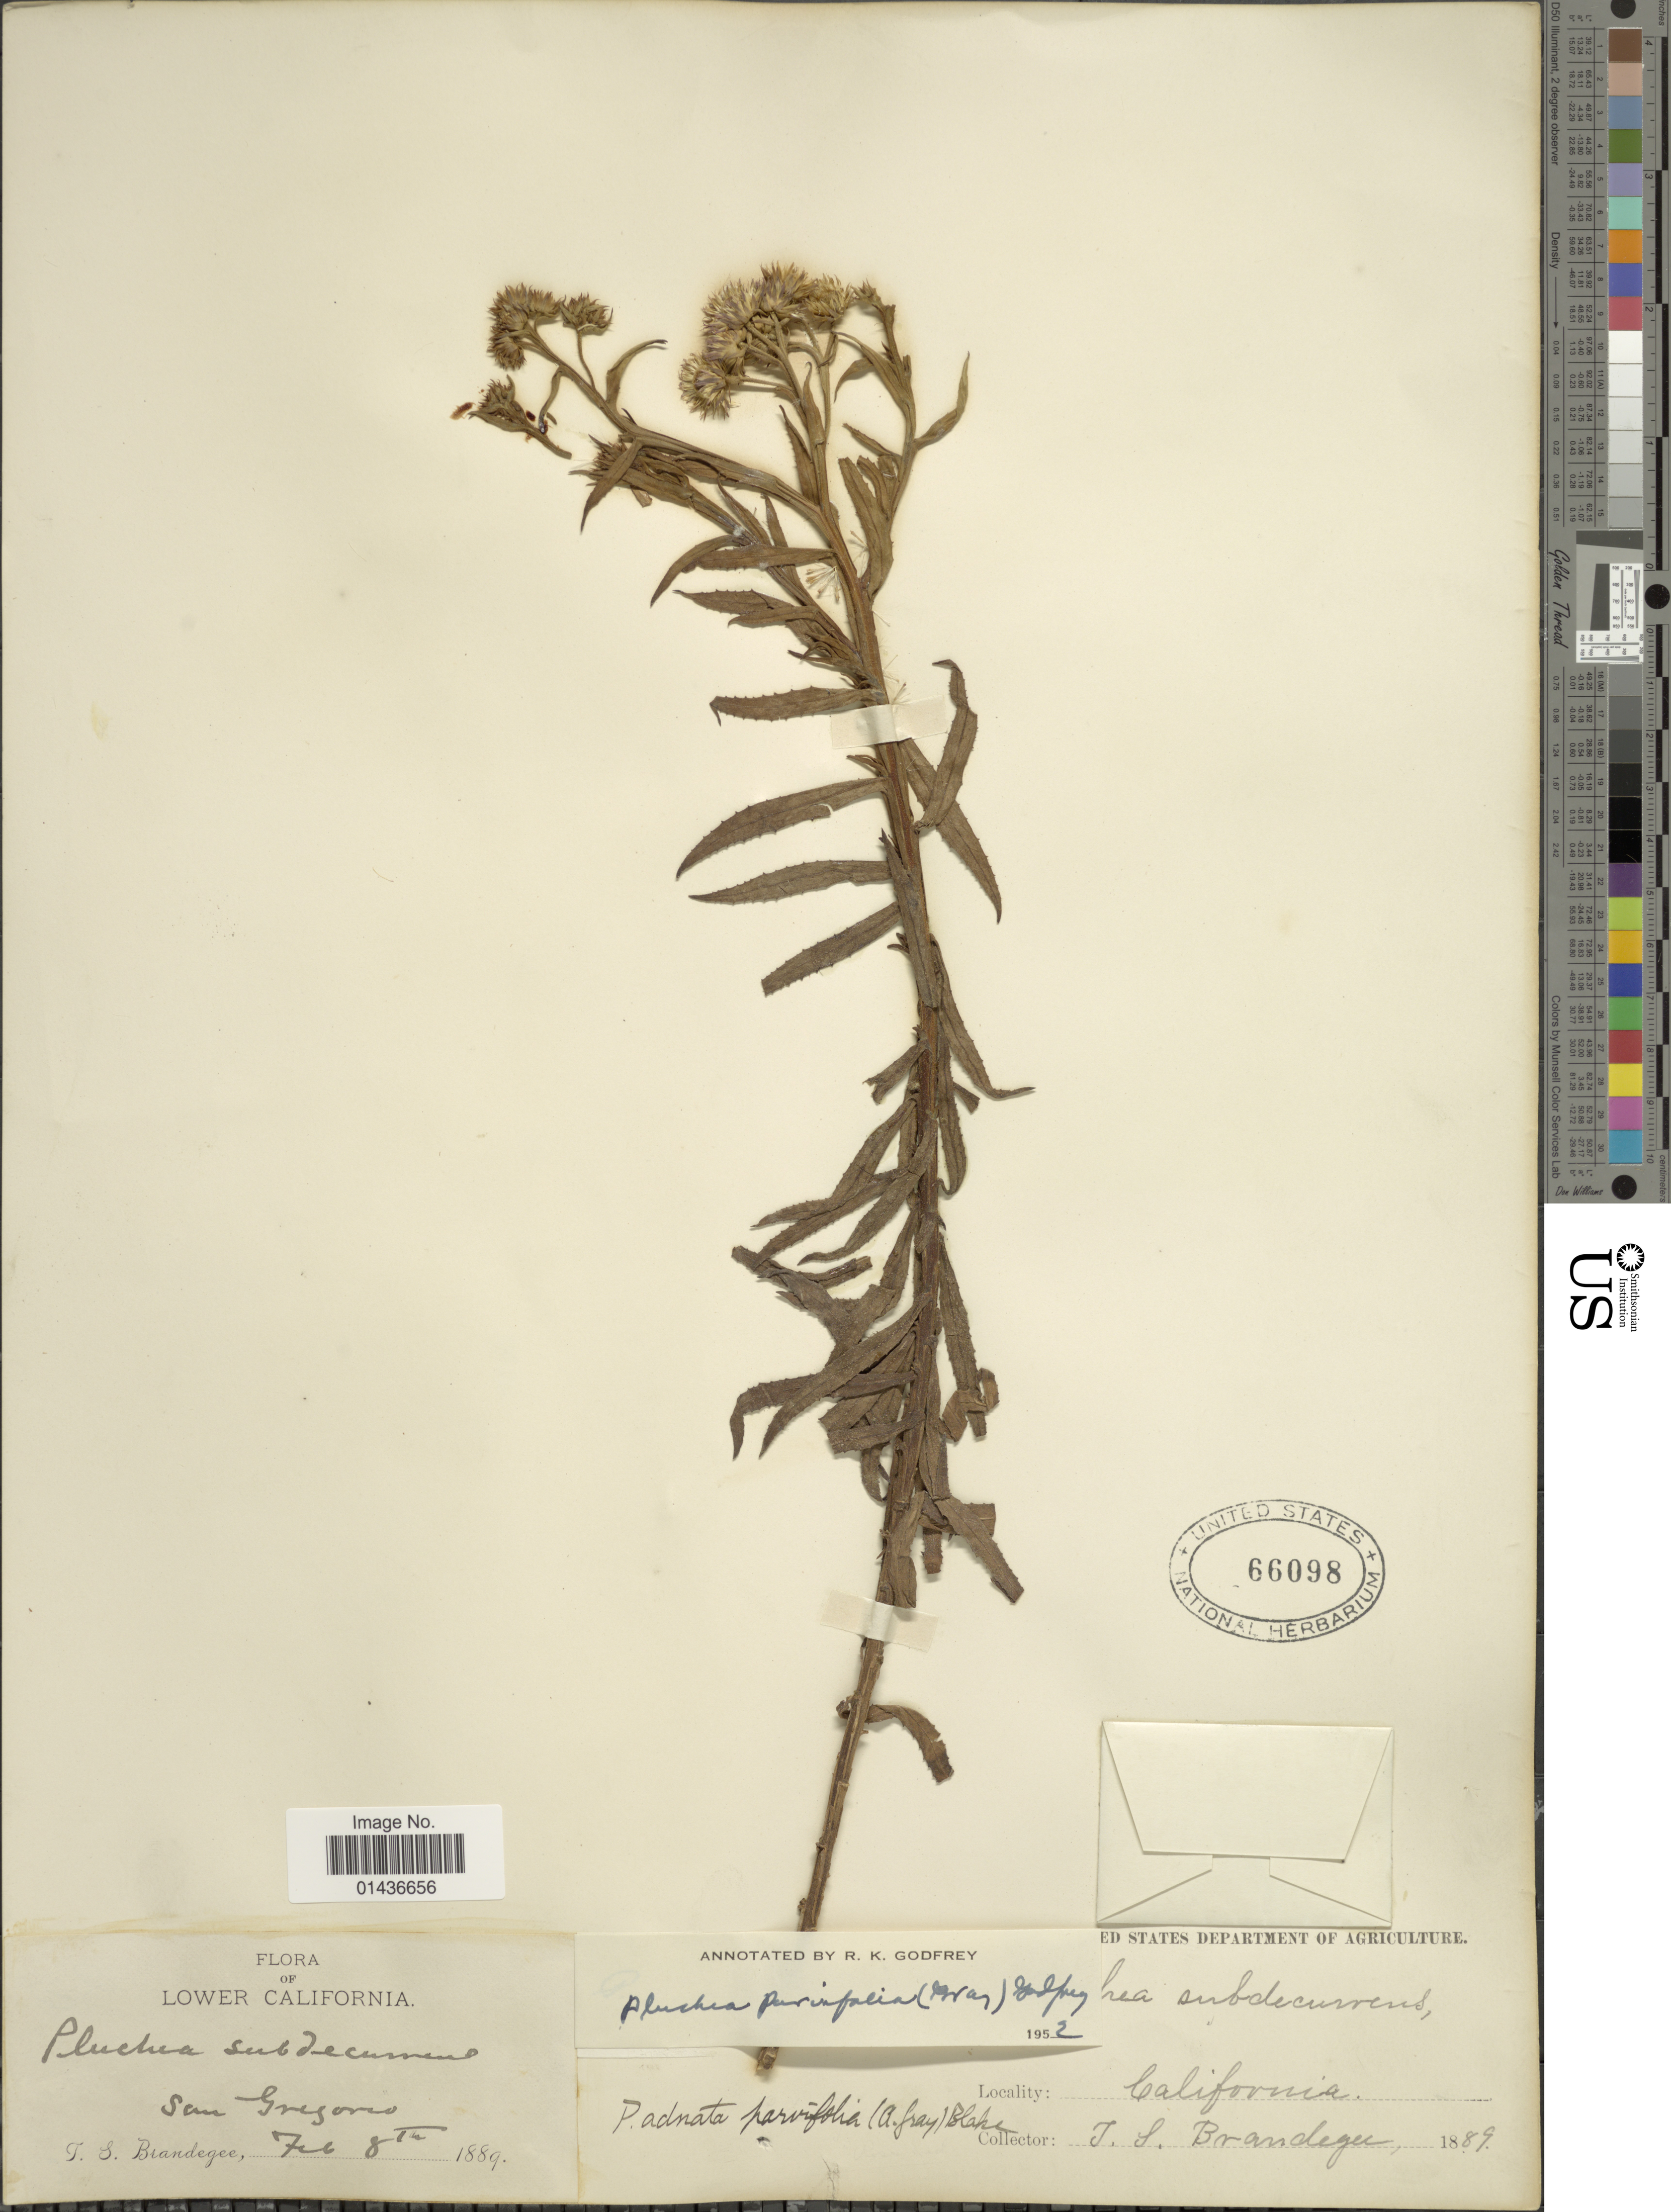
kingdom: Plantae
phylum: Tracheophyta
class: Magnoliopsida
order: Asterales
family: Asteraceae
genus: Pluchea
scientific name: Pluchea parvifolia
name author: (A. Gray) R.K. Godfrey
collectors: T. S. Brandegee (herbarium)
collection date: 1889-02-08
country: Mexico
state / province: Baja California Sur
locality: Lower California, San Gregorio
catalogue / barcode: US 66098